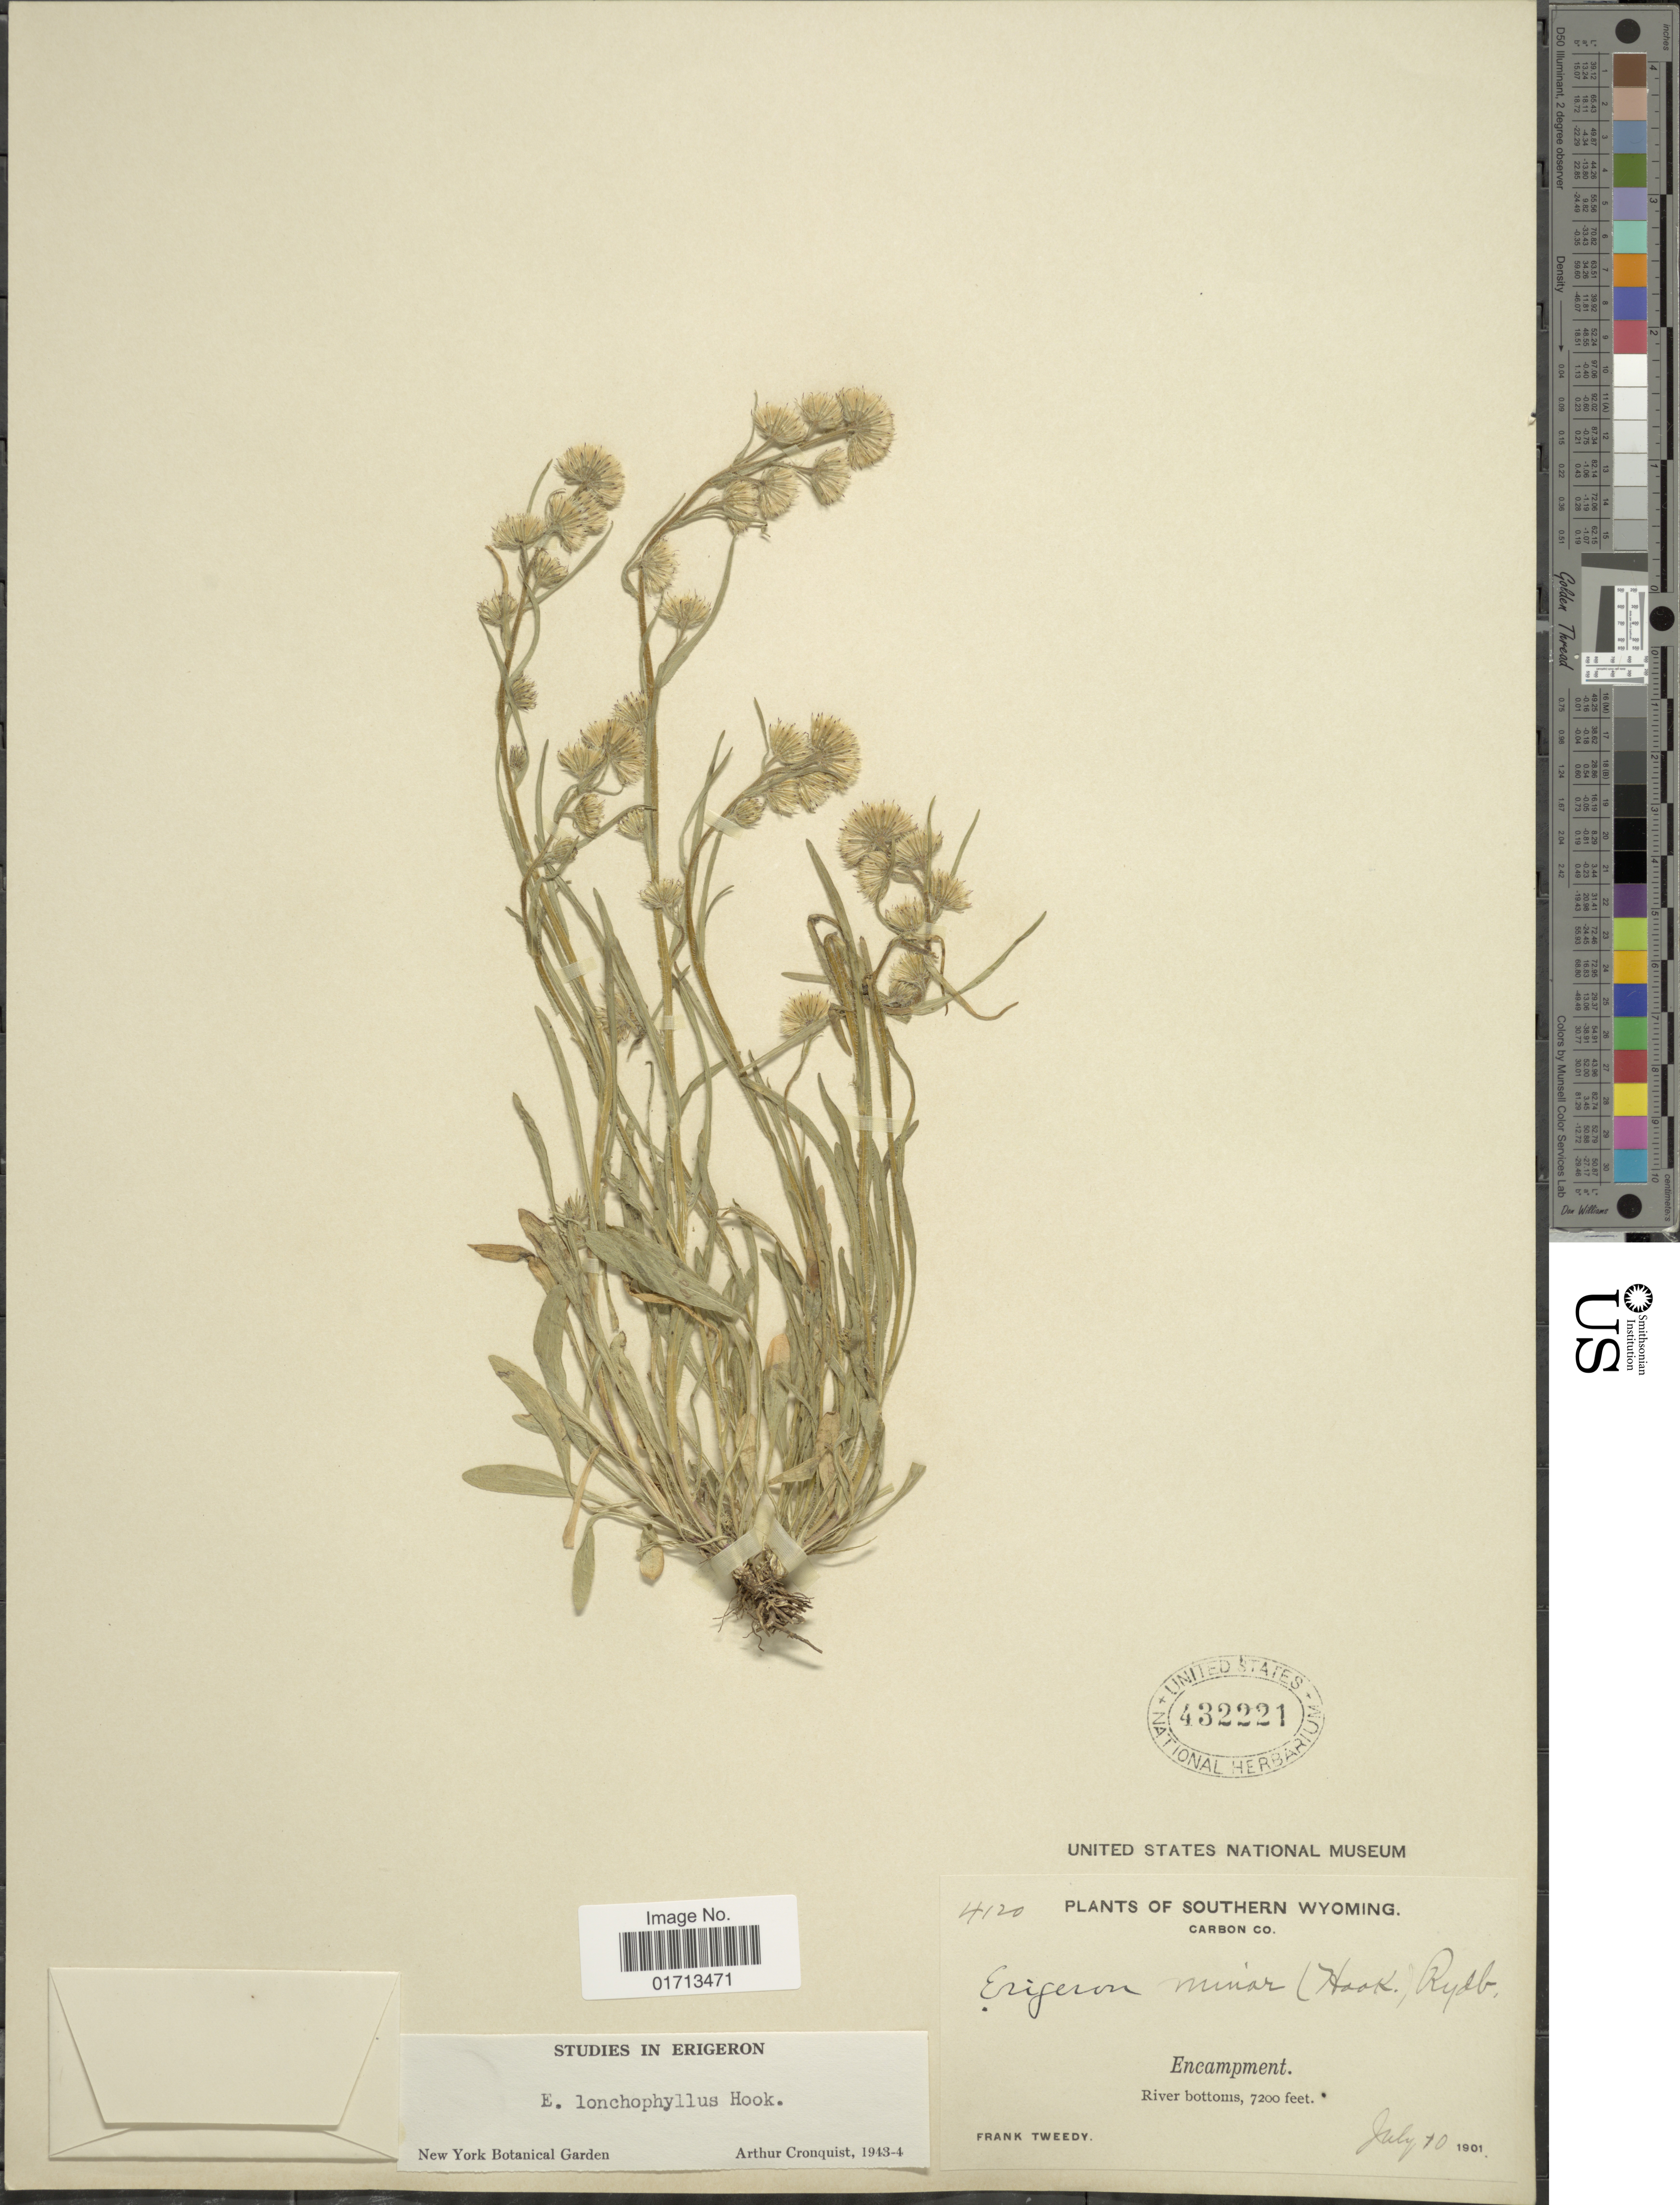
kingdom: Plantae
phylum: Tracheophyta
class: Magnoliopsida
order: Asterales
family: Asteraceae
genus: Erigeron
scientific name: Erigeron lonchophyllus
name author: Hook.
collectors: F. Tweedy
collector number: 4120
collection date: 1901-07-10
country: United States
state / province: Wyoming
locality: Southern Wyoming, Carbon Co. Encampment. River bottoms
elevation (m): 2195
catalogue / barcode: US 432221